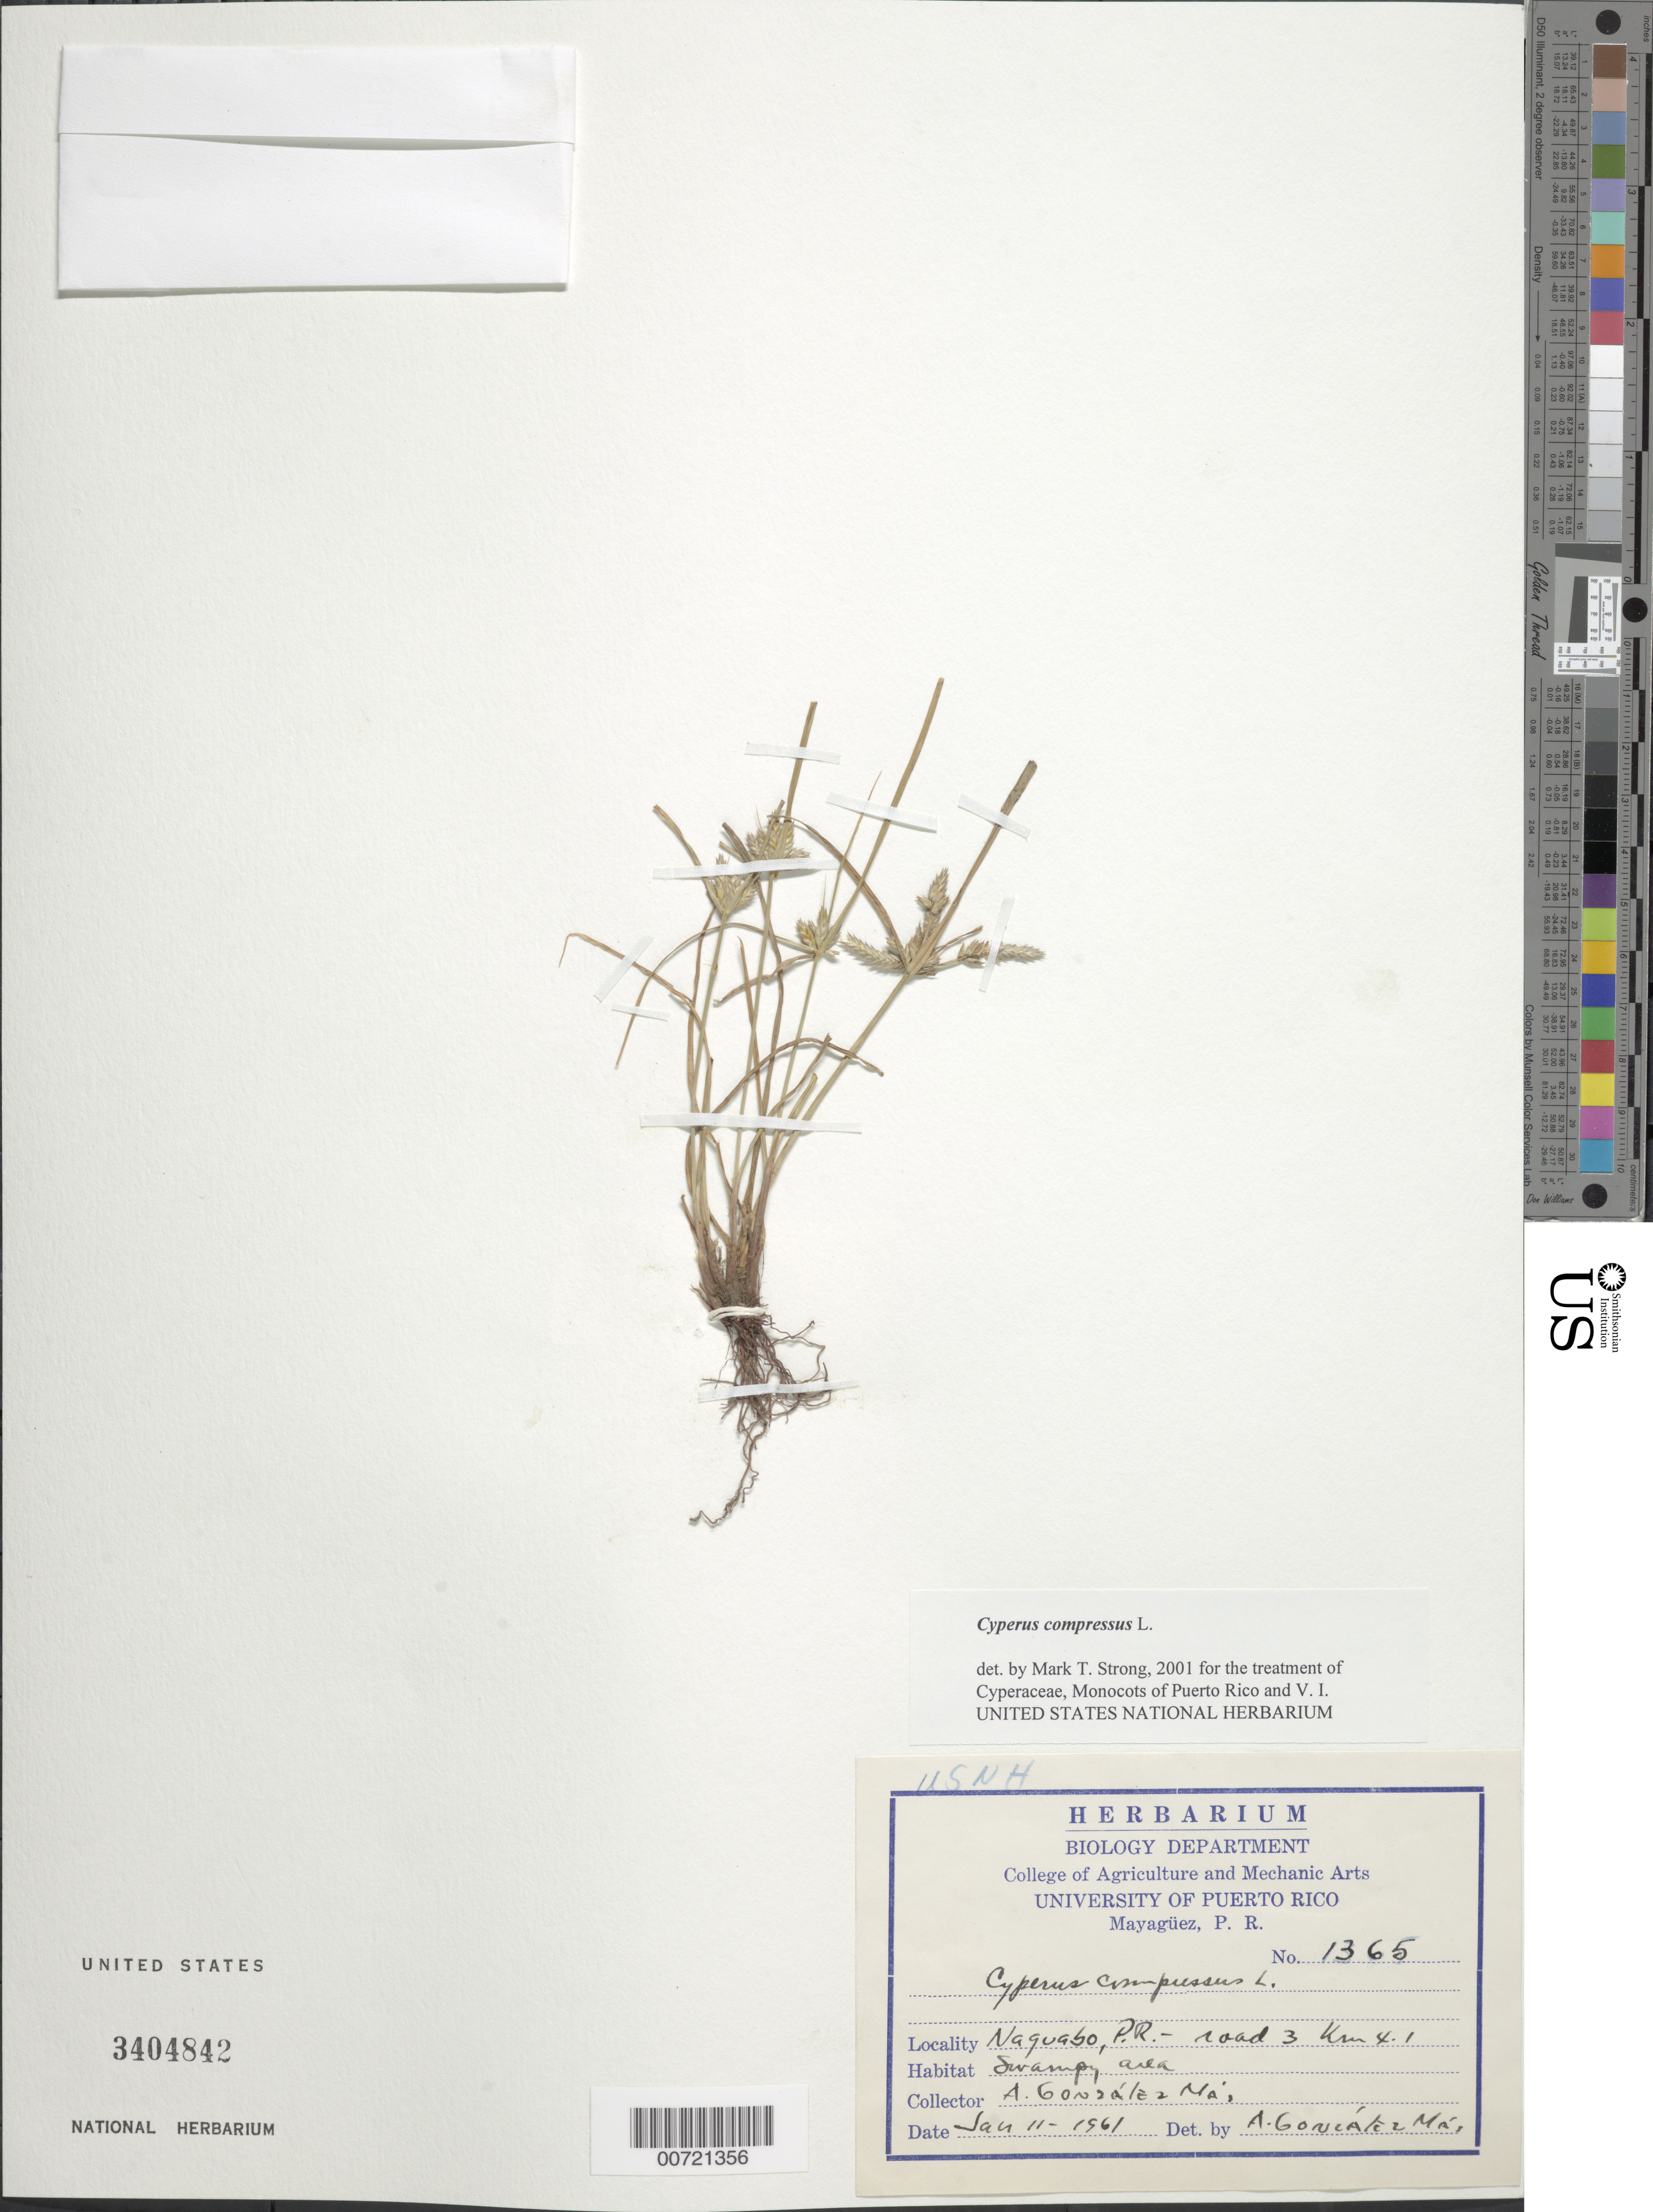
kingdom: Plantae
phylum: Tracheophyta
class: Liliopsida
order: Poales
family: Cyperaceae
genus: Cyperus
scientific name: Cyperus compressus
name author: L.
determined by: Strong, M. T., (US), Smithsonian Institution - National Museum of Natural History (UNITED STATES)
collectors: A. González Más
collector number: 1365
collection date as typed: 11 Jan 1961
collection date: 1961-01-11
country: Puerto Rico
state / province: Naguabo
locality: Naguabo: Rd. 3, km 4.1.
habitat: Swampy area.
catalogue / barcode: US 3404842